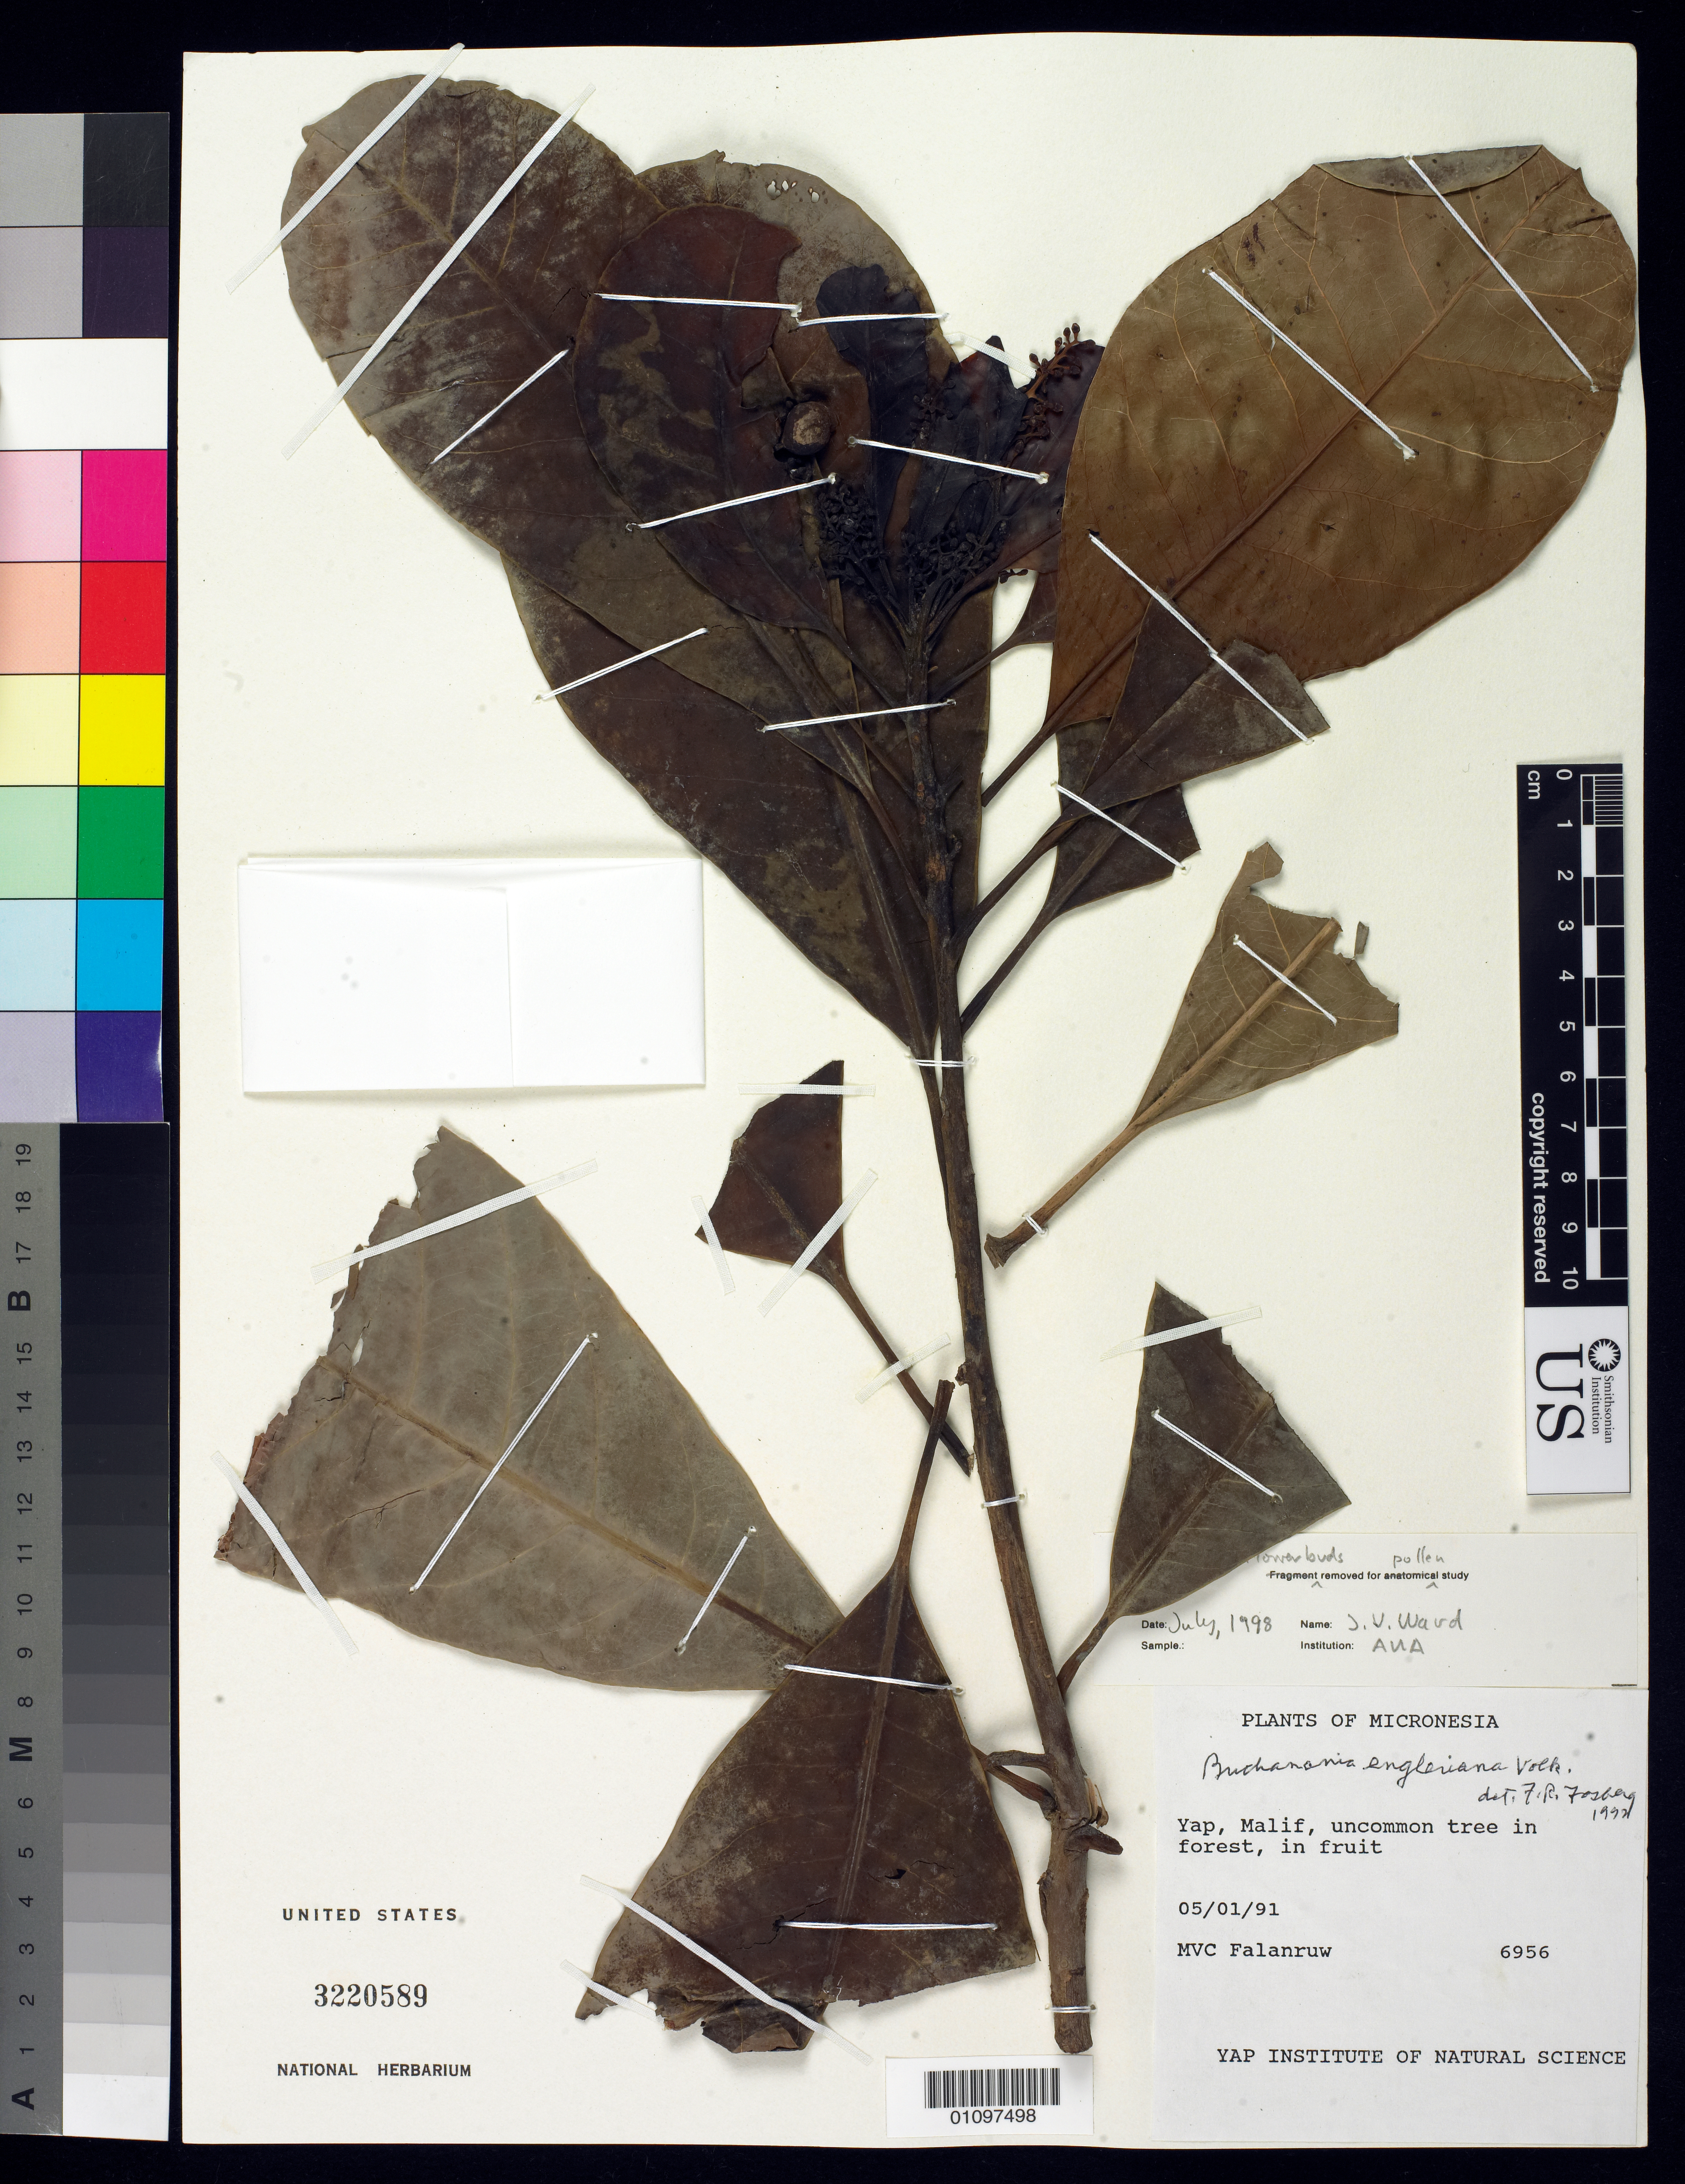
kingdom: Plantae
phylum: Tracheophyta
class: Magnoliopsida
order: Sapindales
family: Anacardiaceae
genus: Buchanania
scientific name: Buchanania engleriana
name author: Volkens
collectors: M. V. Falanruw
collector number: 6956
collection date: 1991-01-05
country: Micronesia, Federated States of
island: Yap Islands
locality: Malif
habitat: in forest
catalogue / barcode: US 3220589